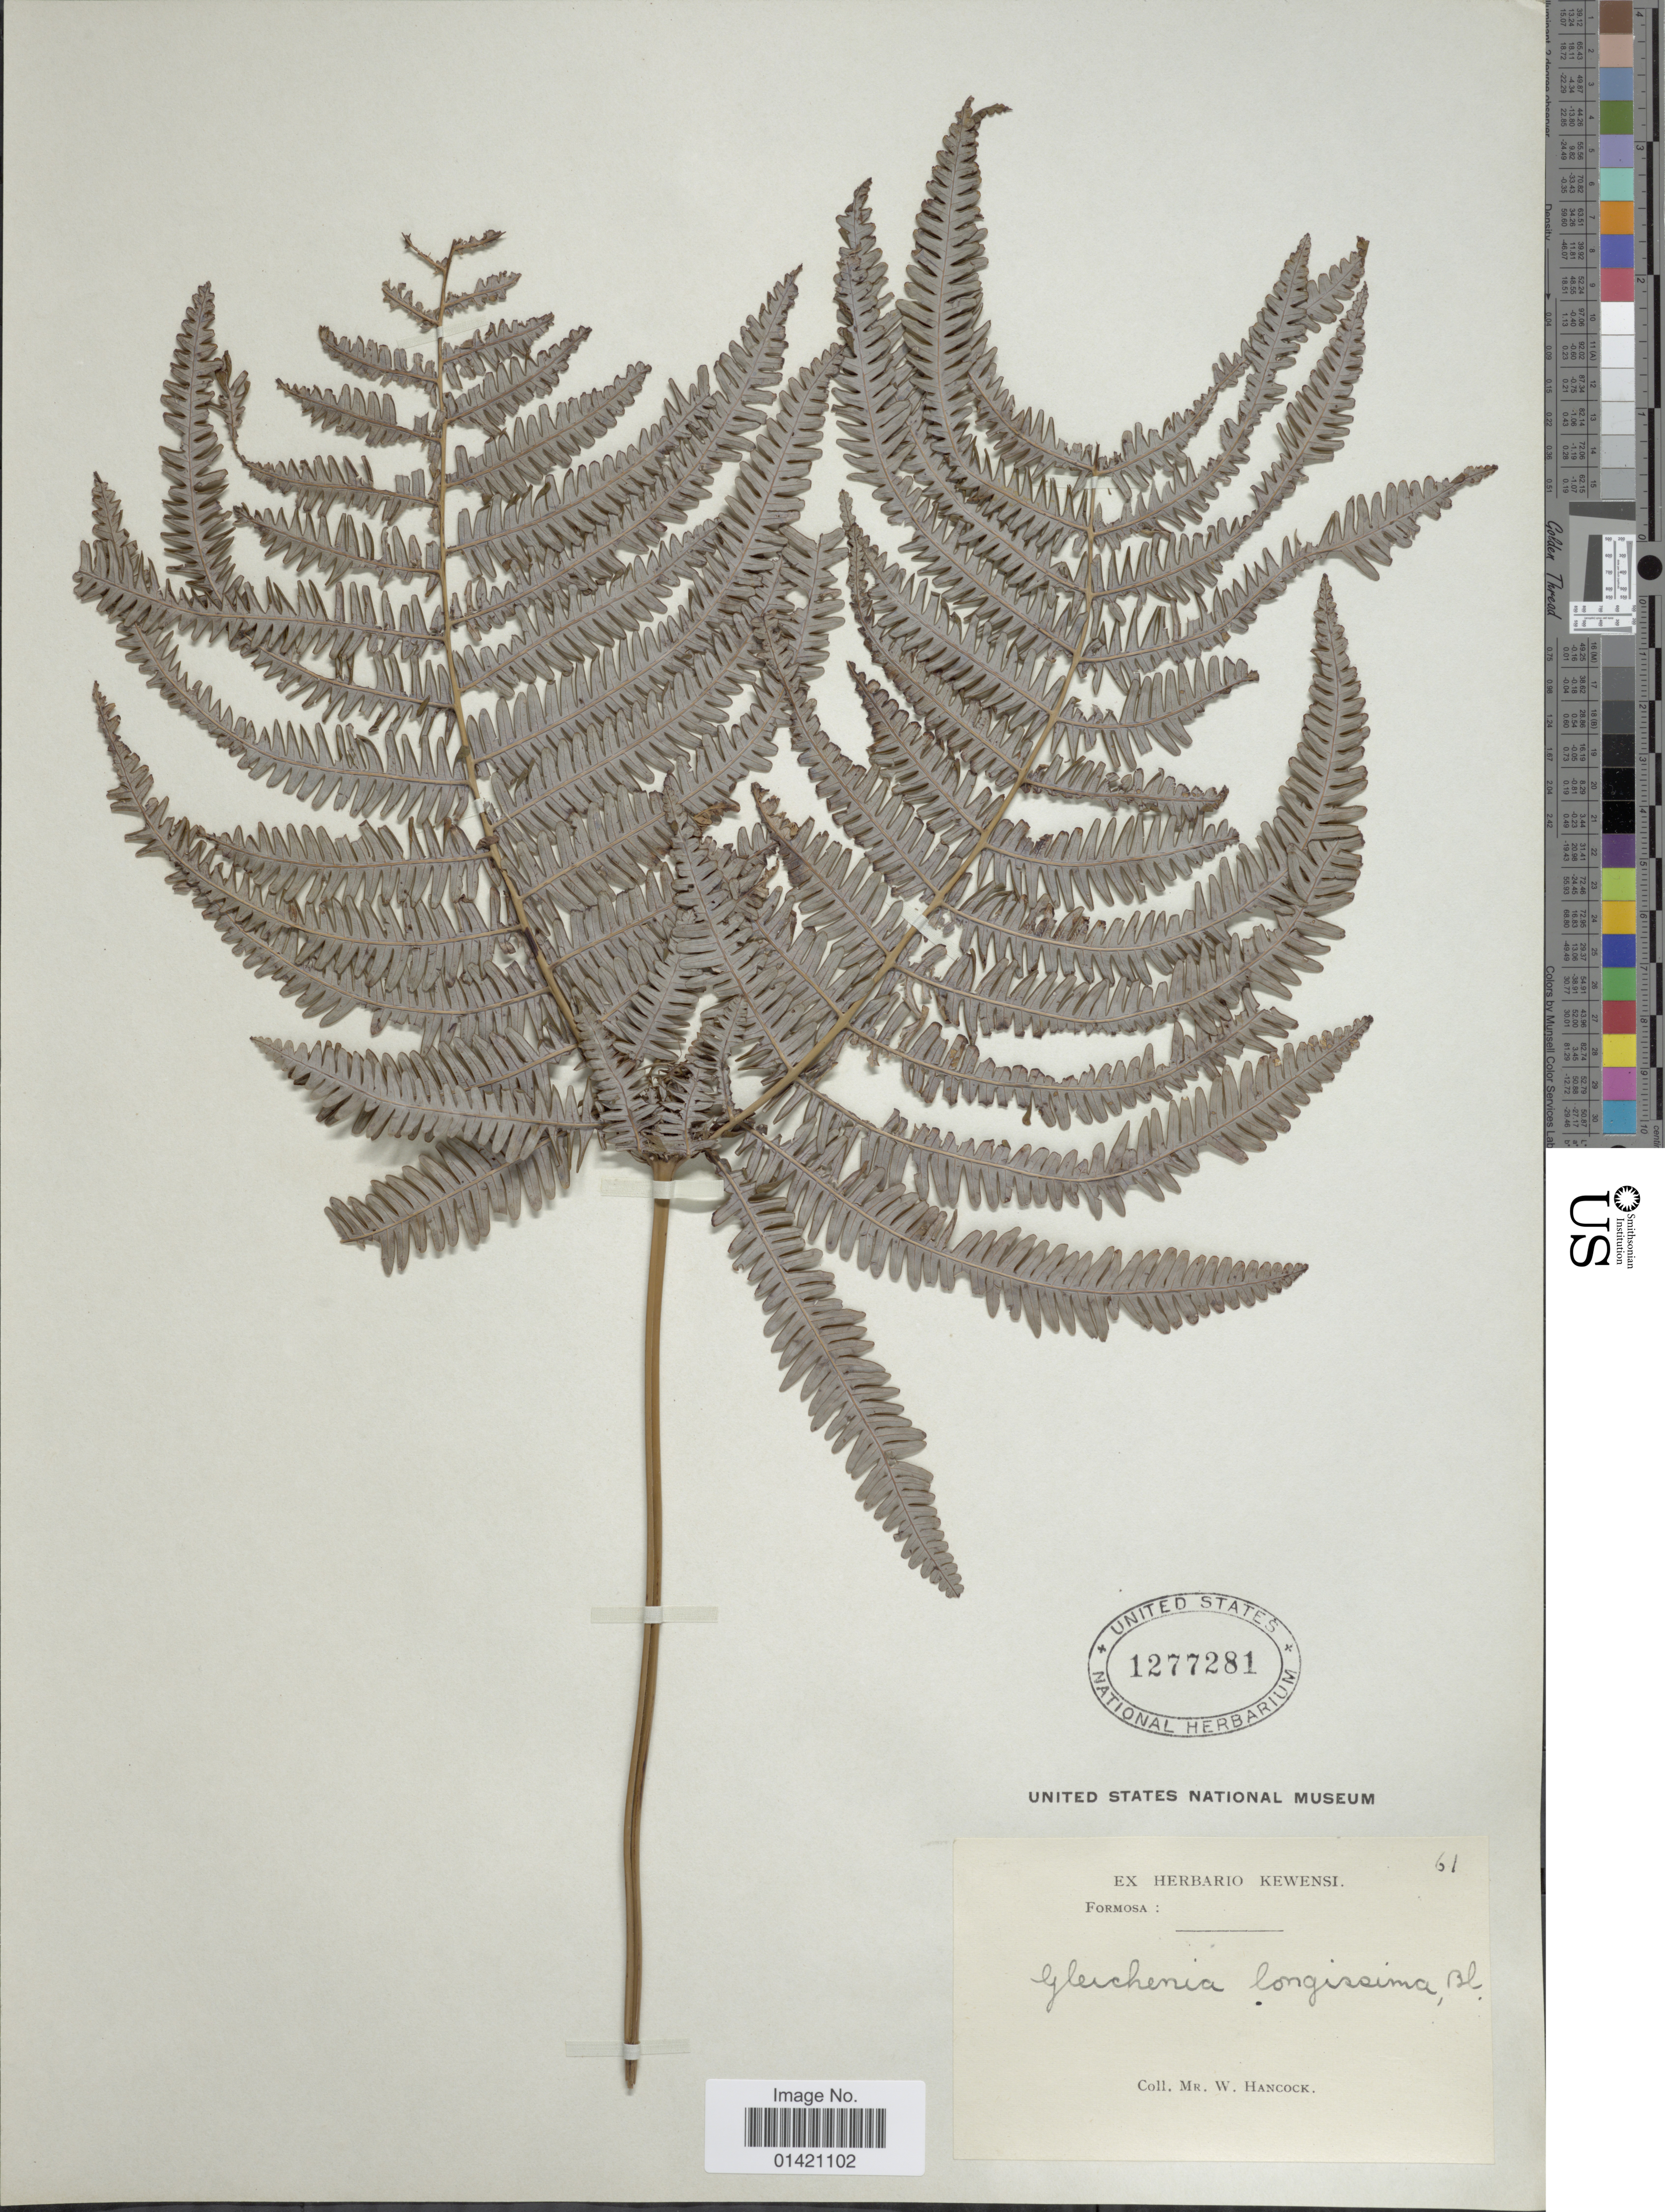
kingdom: Plantae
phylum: Tracheophyta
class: Polypodiopsida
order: Gleicheniales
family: Gleicheniaceae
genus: Diplopterygium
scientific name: Diplopterygium longissimum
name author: (Blume) Nakai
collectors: W. Hancock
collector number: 61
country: Taiwan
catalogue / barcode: US 1277281